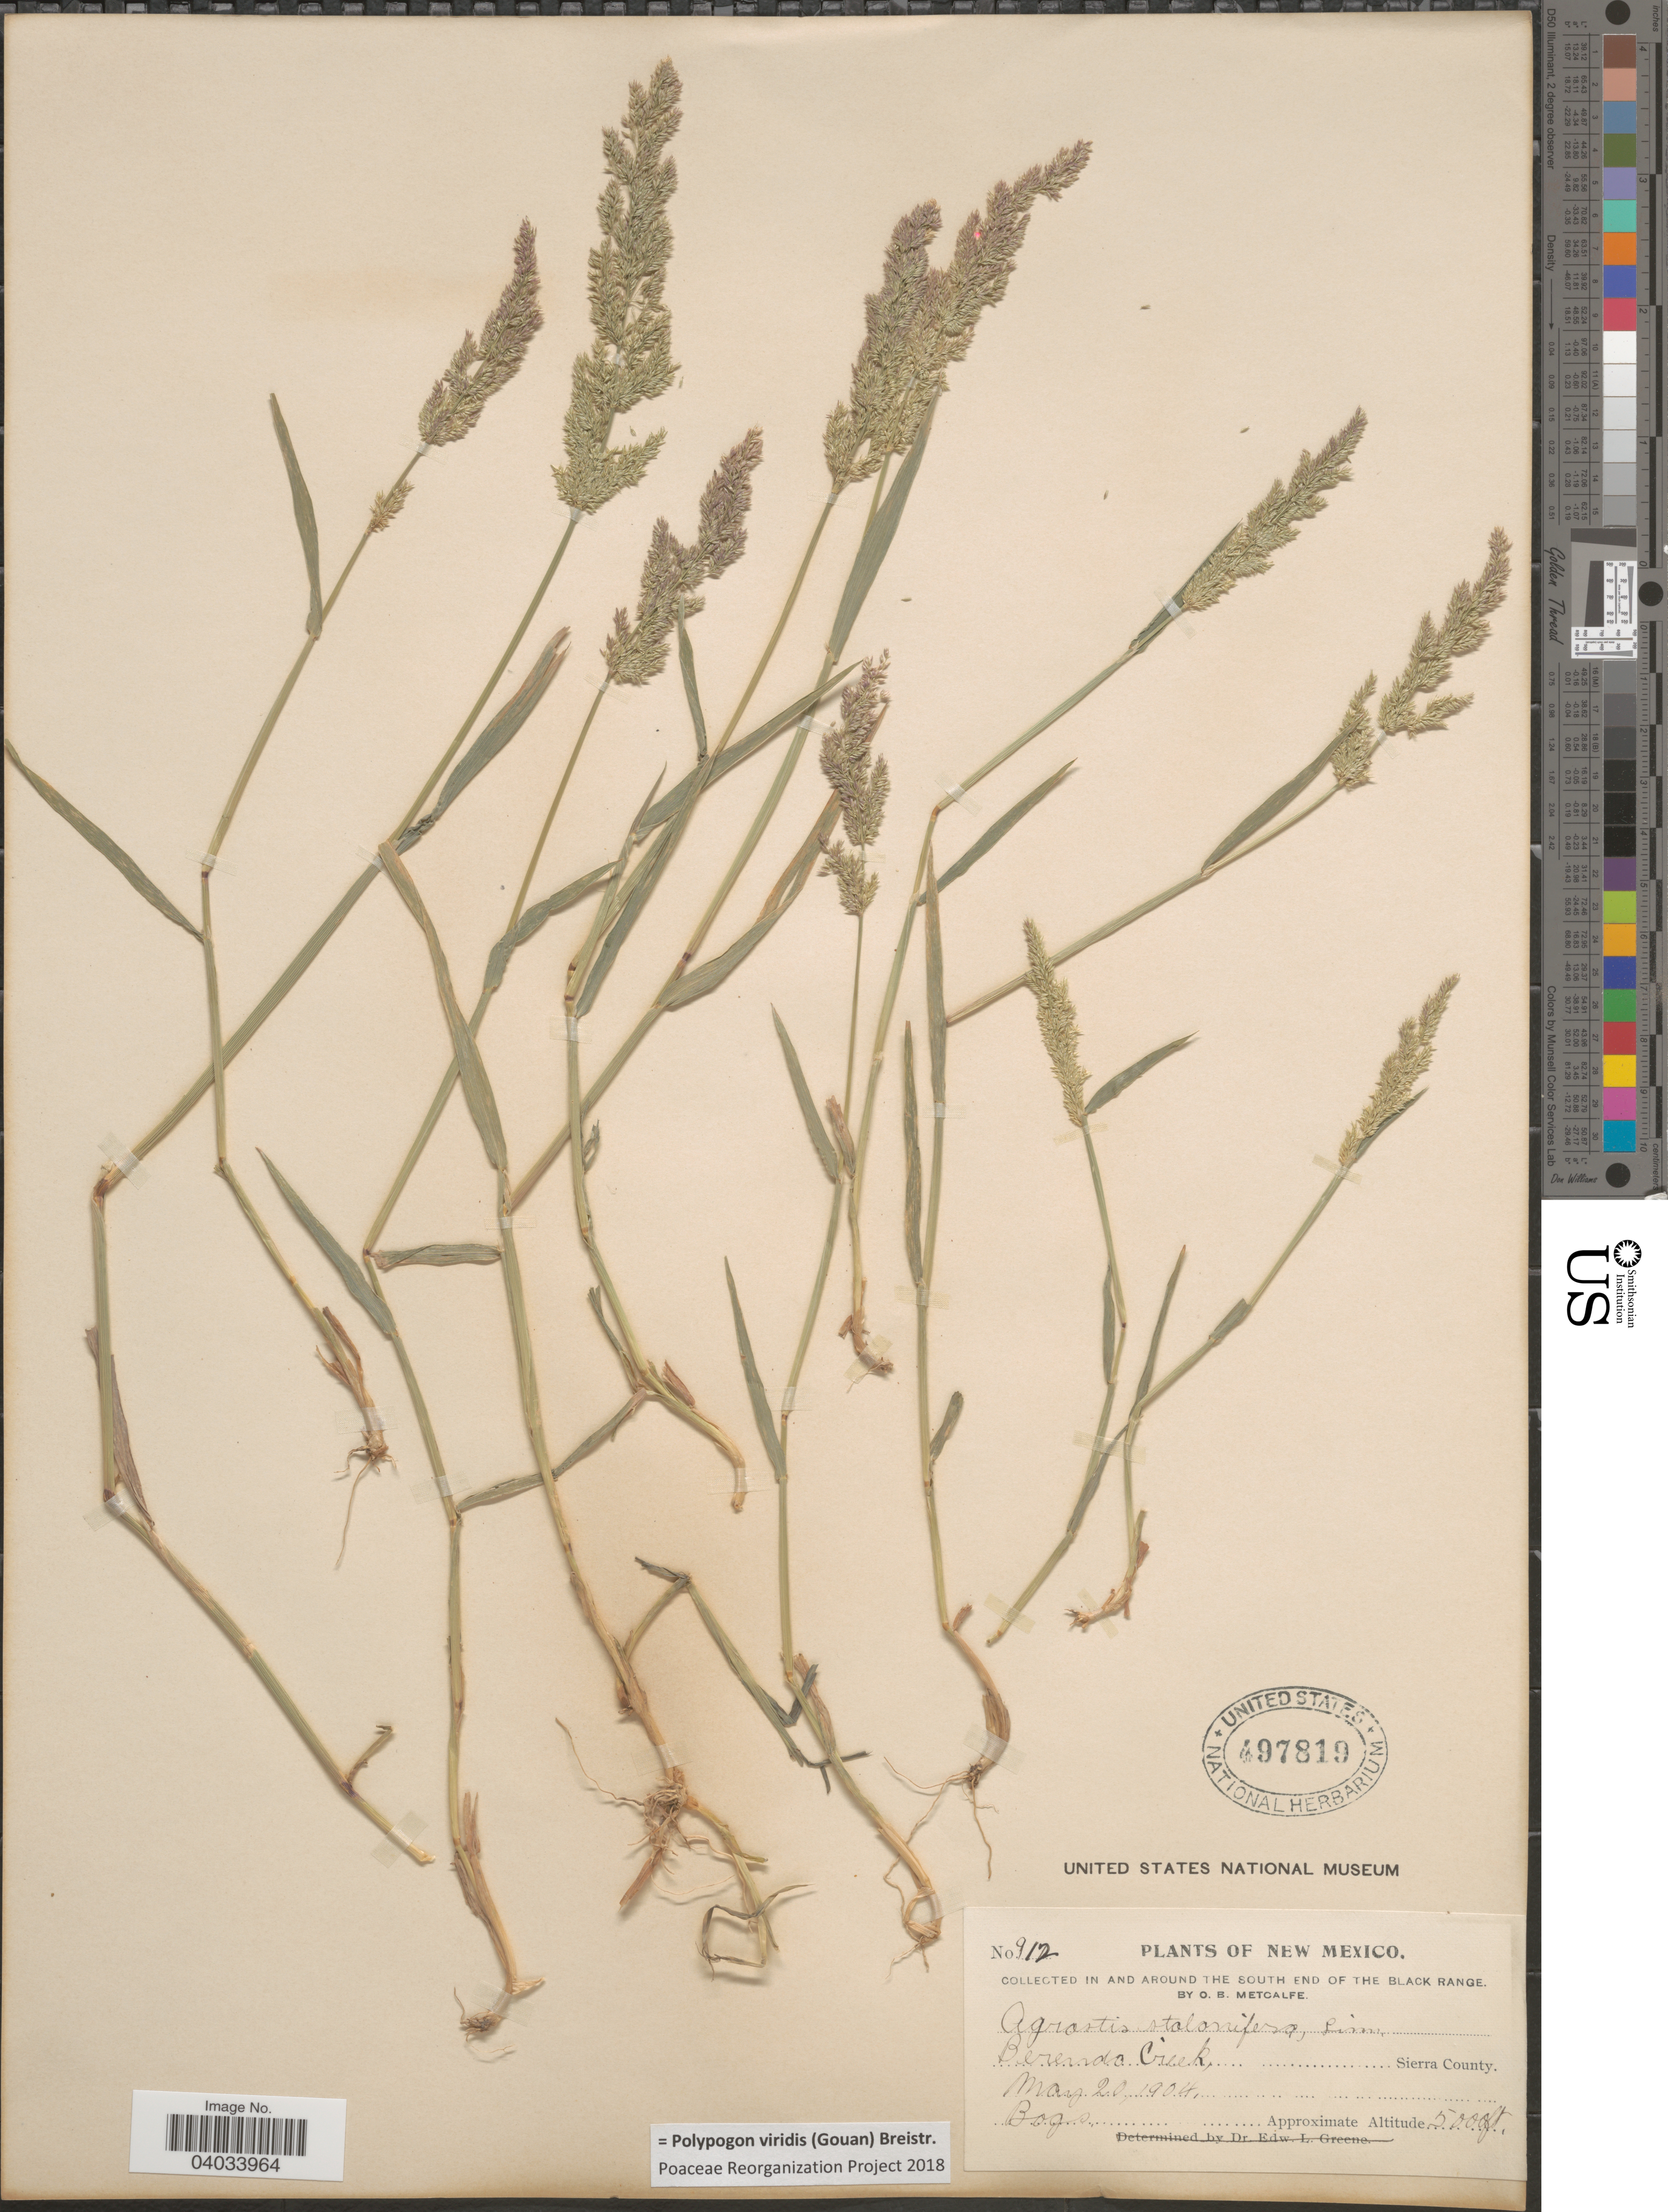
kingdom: Plantae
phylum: Tracheophyta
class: Liliopsida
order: Poales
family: Poaceae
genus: Polypogon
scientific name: Polypogon viridis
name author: (Gouan) Breistroffer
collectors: O. B. Metcalfe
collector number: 912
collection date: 1904-05-20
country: United States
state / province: New Mexico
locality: In and around the south end of the Black Range. Berenda Creek, Sierra County.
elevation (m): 1524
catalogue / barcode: US 497819